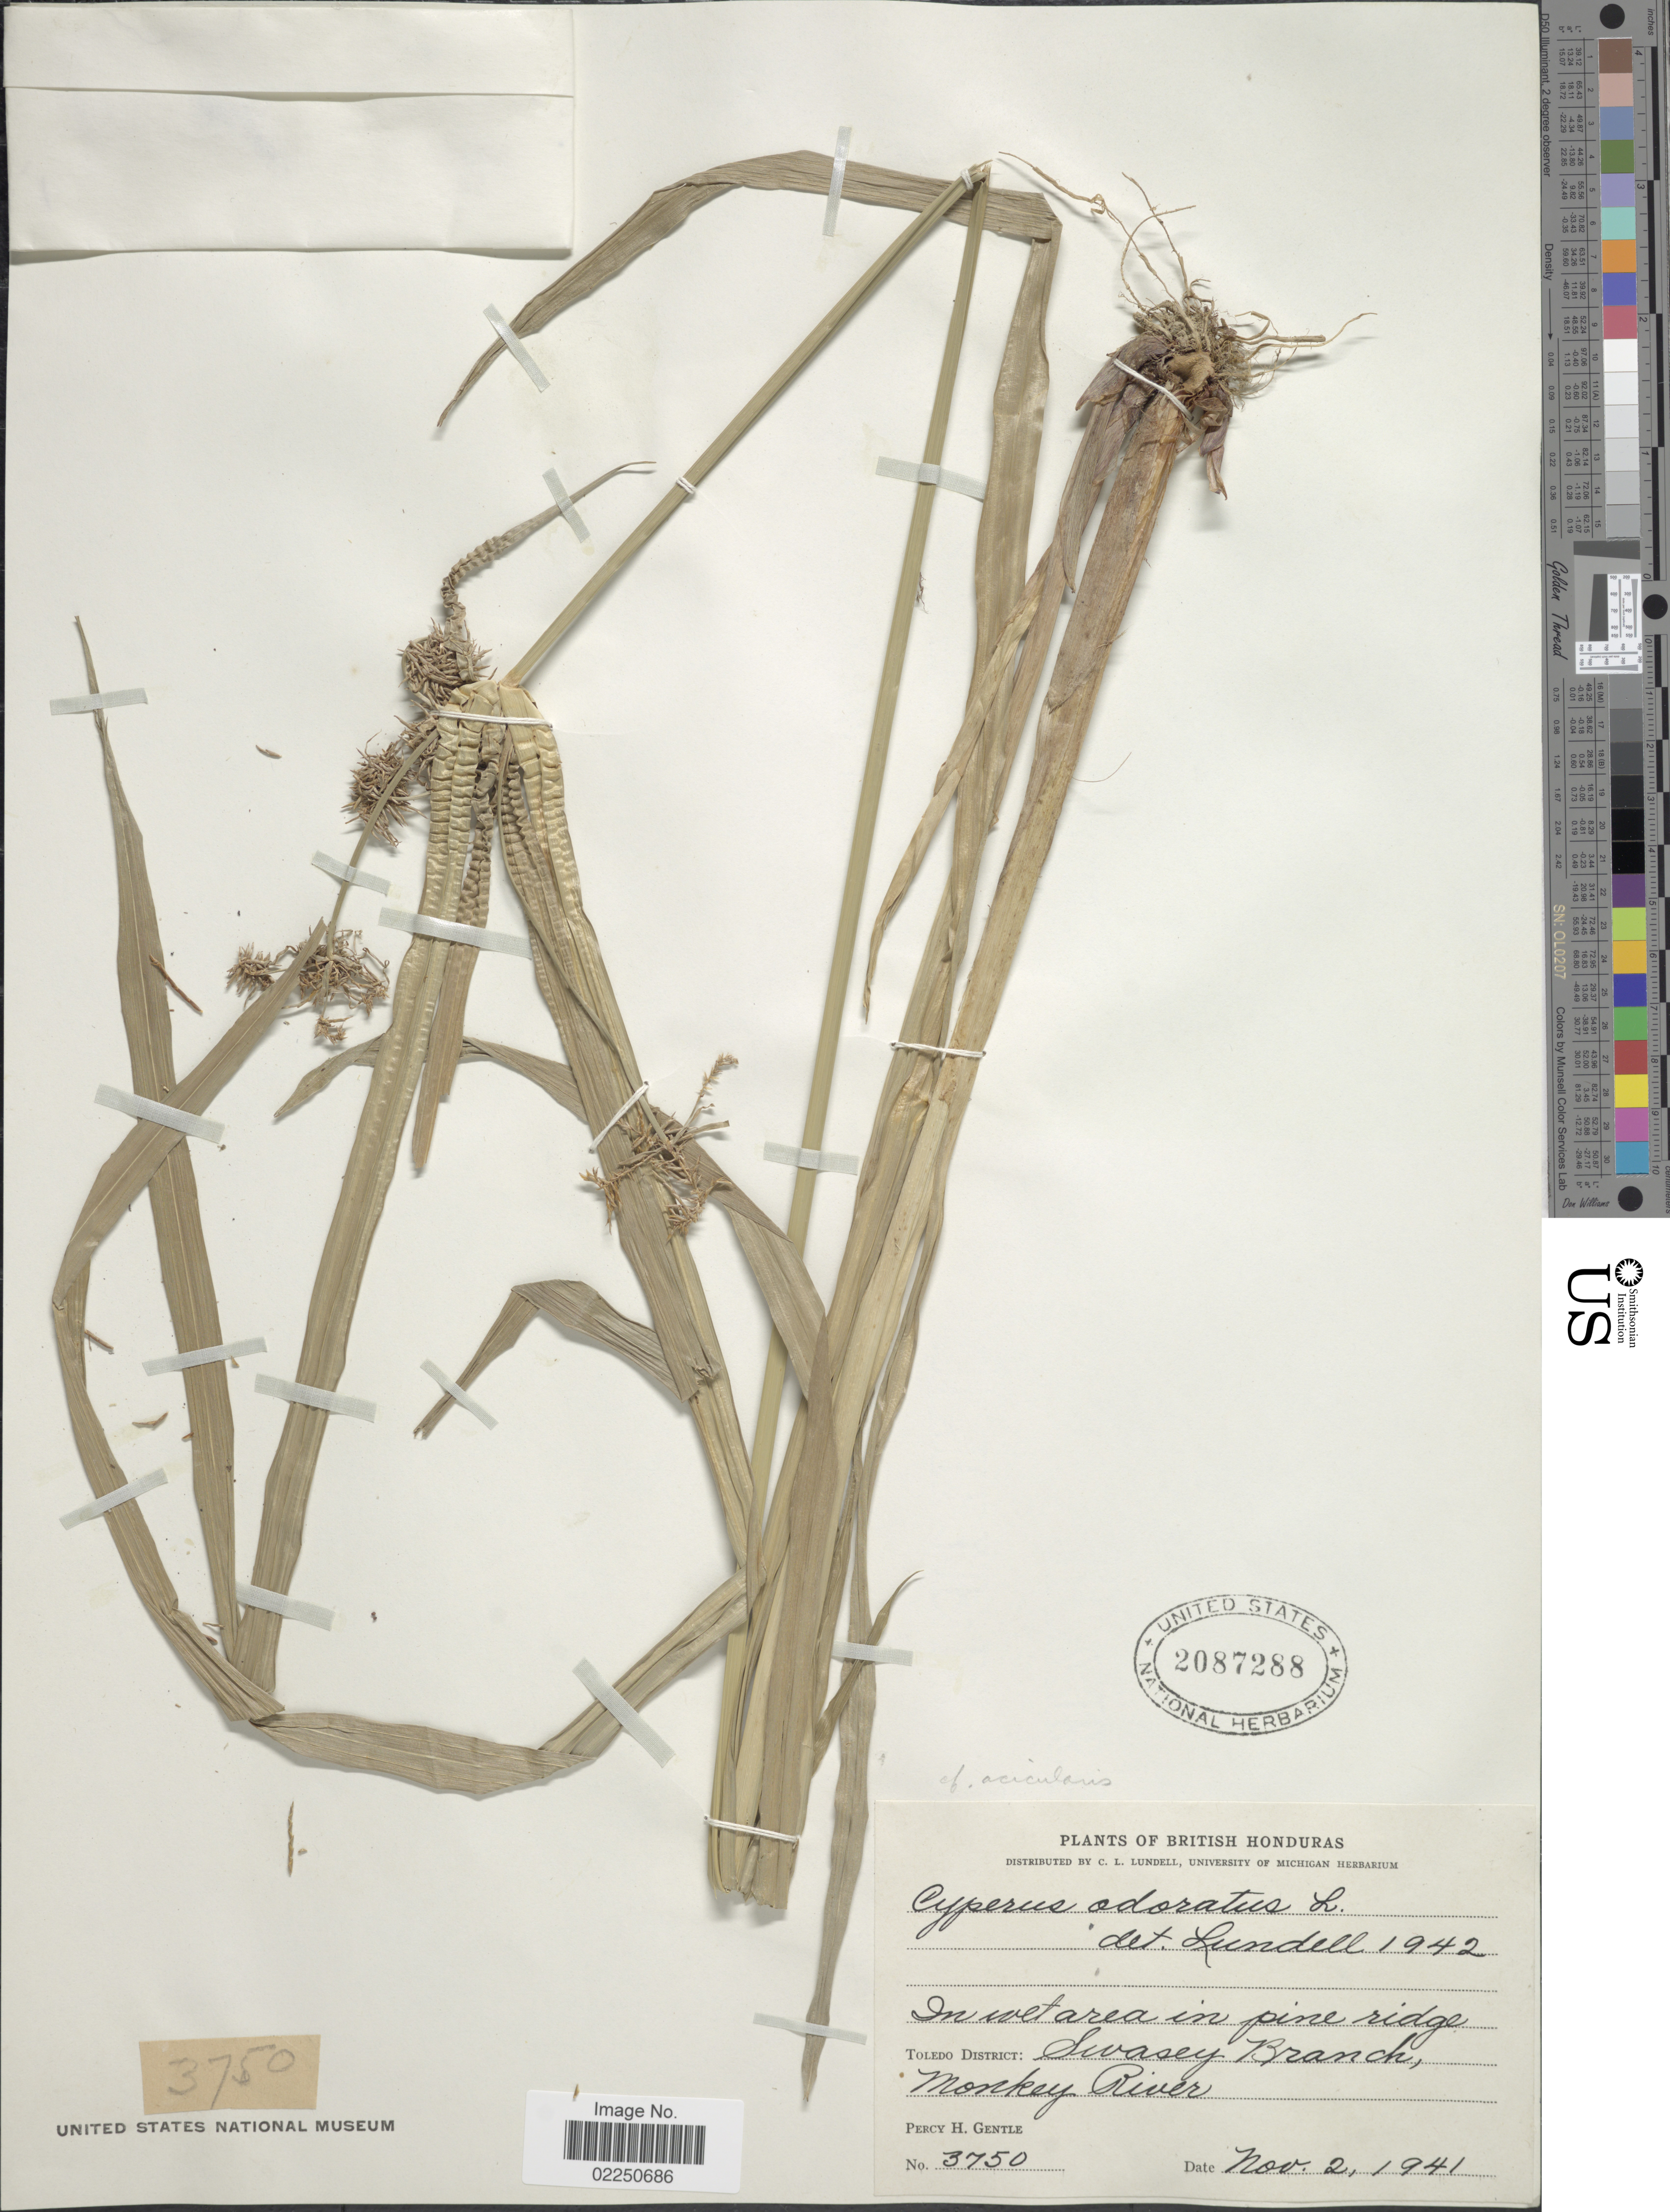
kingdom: Plantae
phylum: Tracheophyta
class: Liliopsida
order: Poales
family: Cyperaceae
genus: Cyperus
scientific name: Cyperus odoratus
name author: L.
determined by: Strong, Mark T., (BOT), Smithsonian Institution - National Museum of Natural History (UNITED STATES)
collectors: P. H. Gentle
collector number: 3750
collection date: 1941-11-02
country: Belize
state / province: Toledo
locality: British Honduras. Toledo District: Swasey Branch, Monkey River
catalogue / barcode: US 2087288